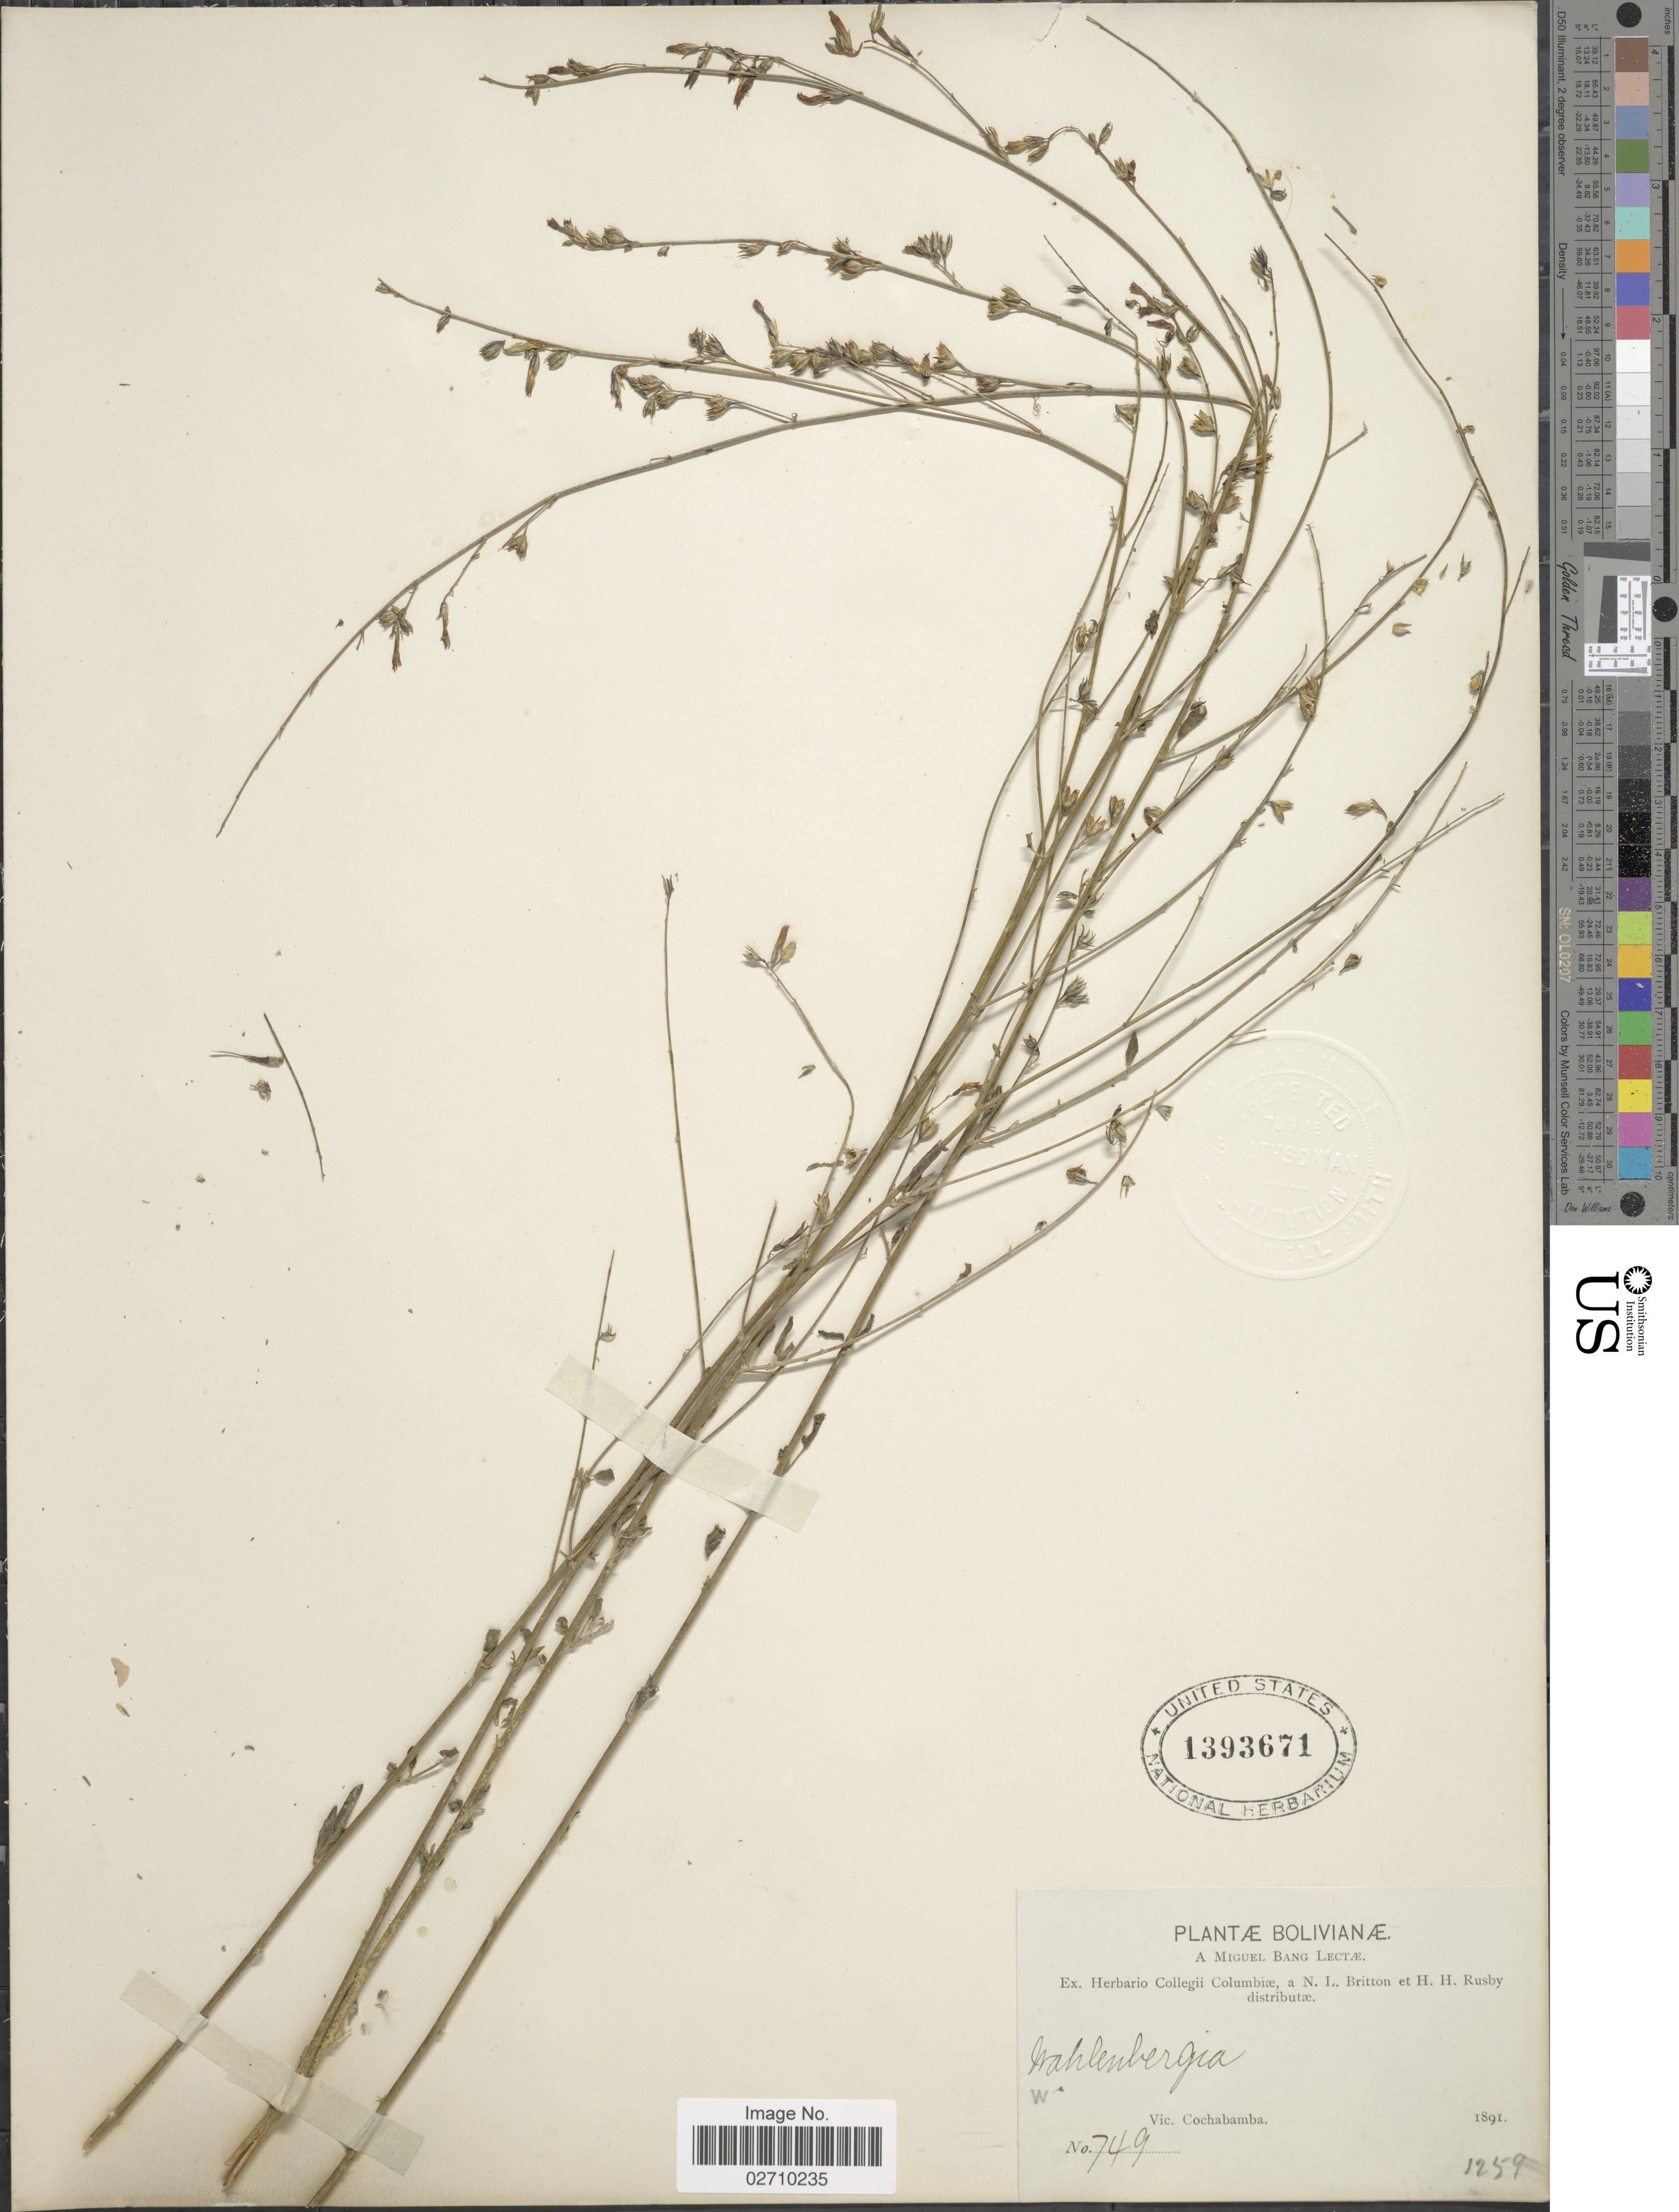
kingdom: Plantae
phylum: Tracheophyta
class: Magnoliopsida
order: Asterales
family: Campanulaceae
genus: Wahlenbergia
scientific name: Wahlenbergia sp.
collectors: M. Bang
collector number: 749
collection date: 1891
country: Bolivia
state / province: Cochabamba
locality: Vic. Cochabamba.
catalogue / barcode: US 1393671